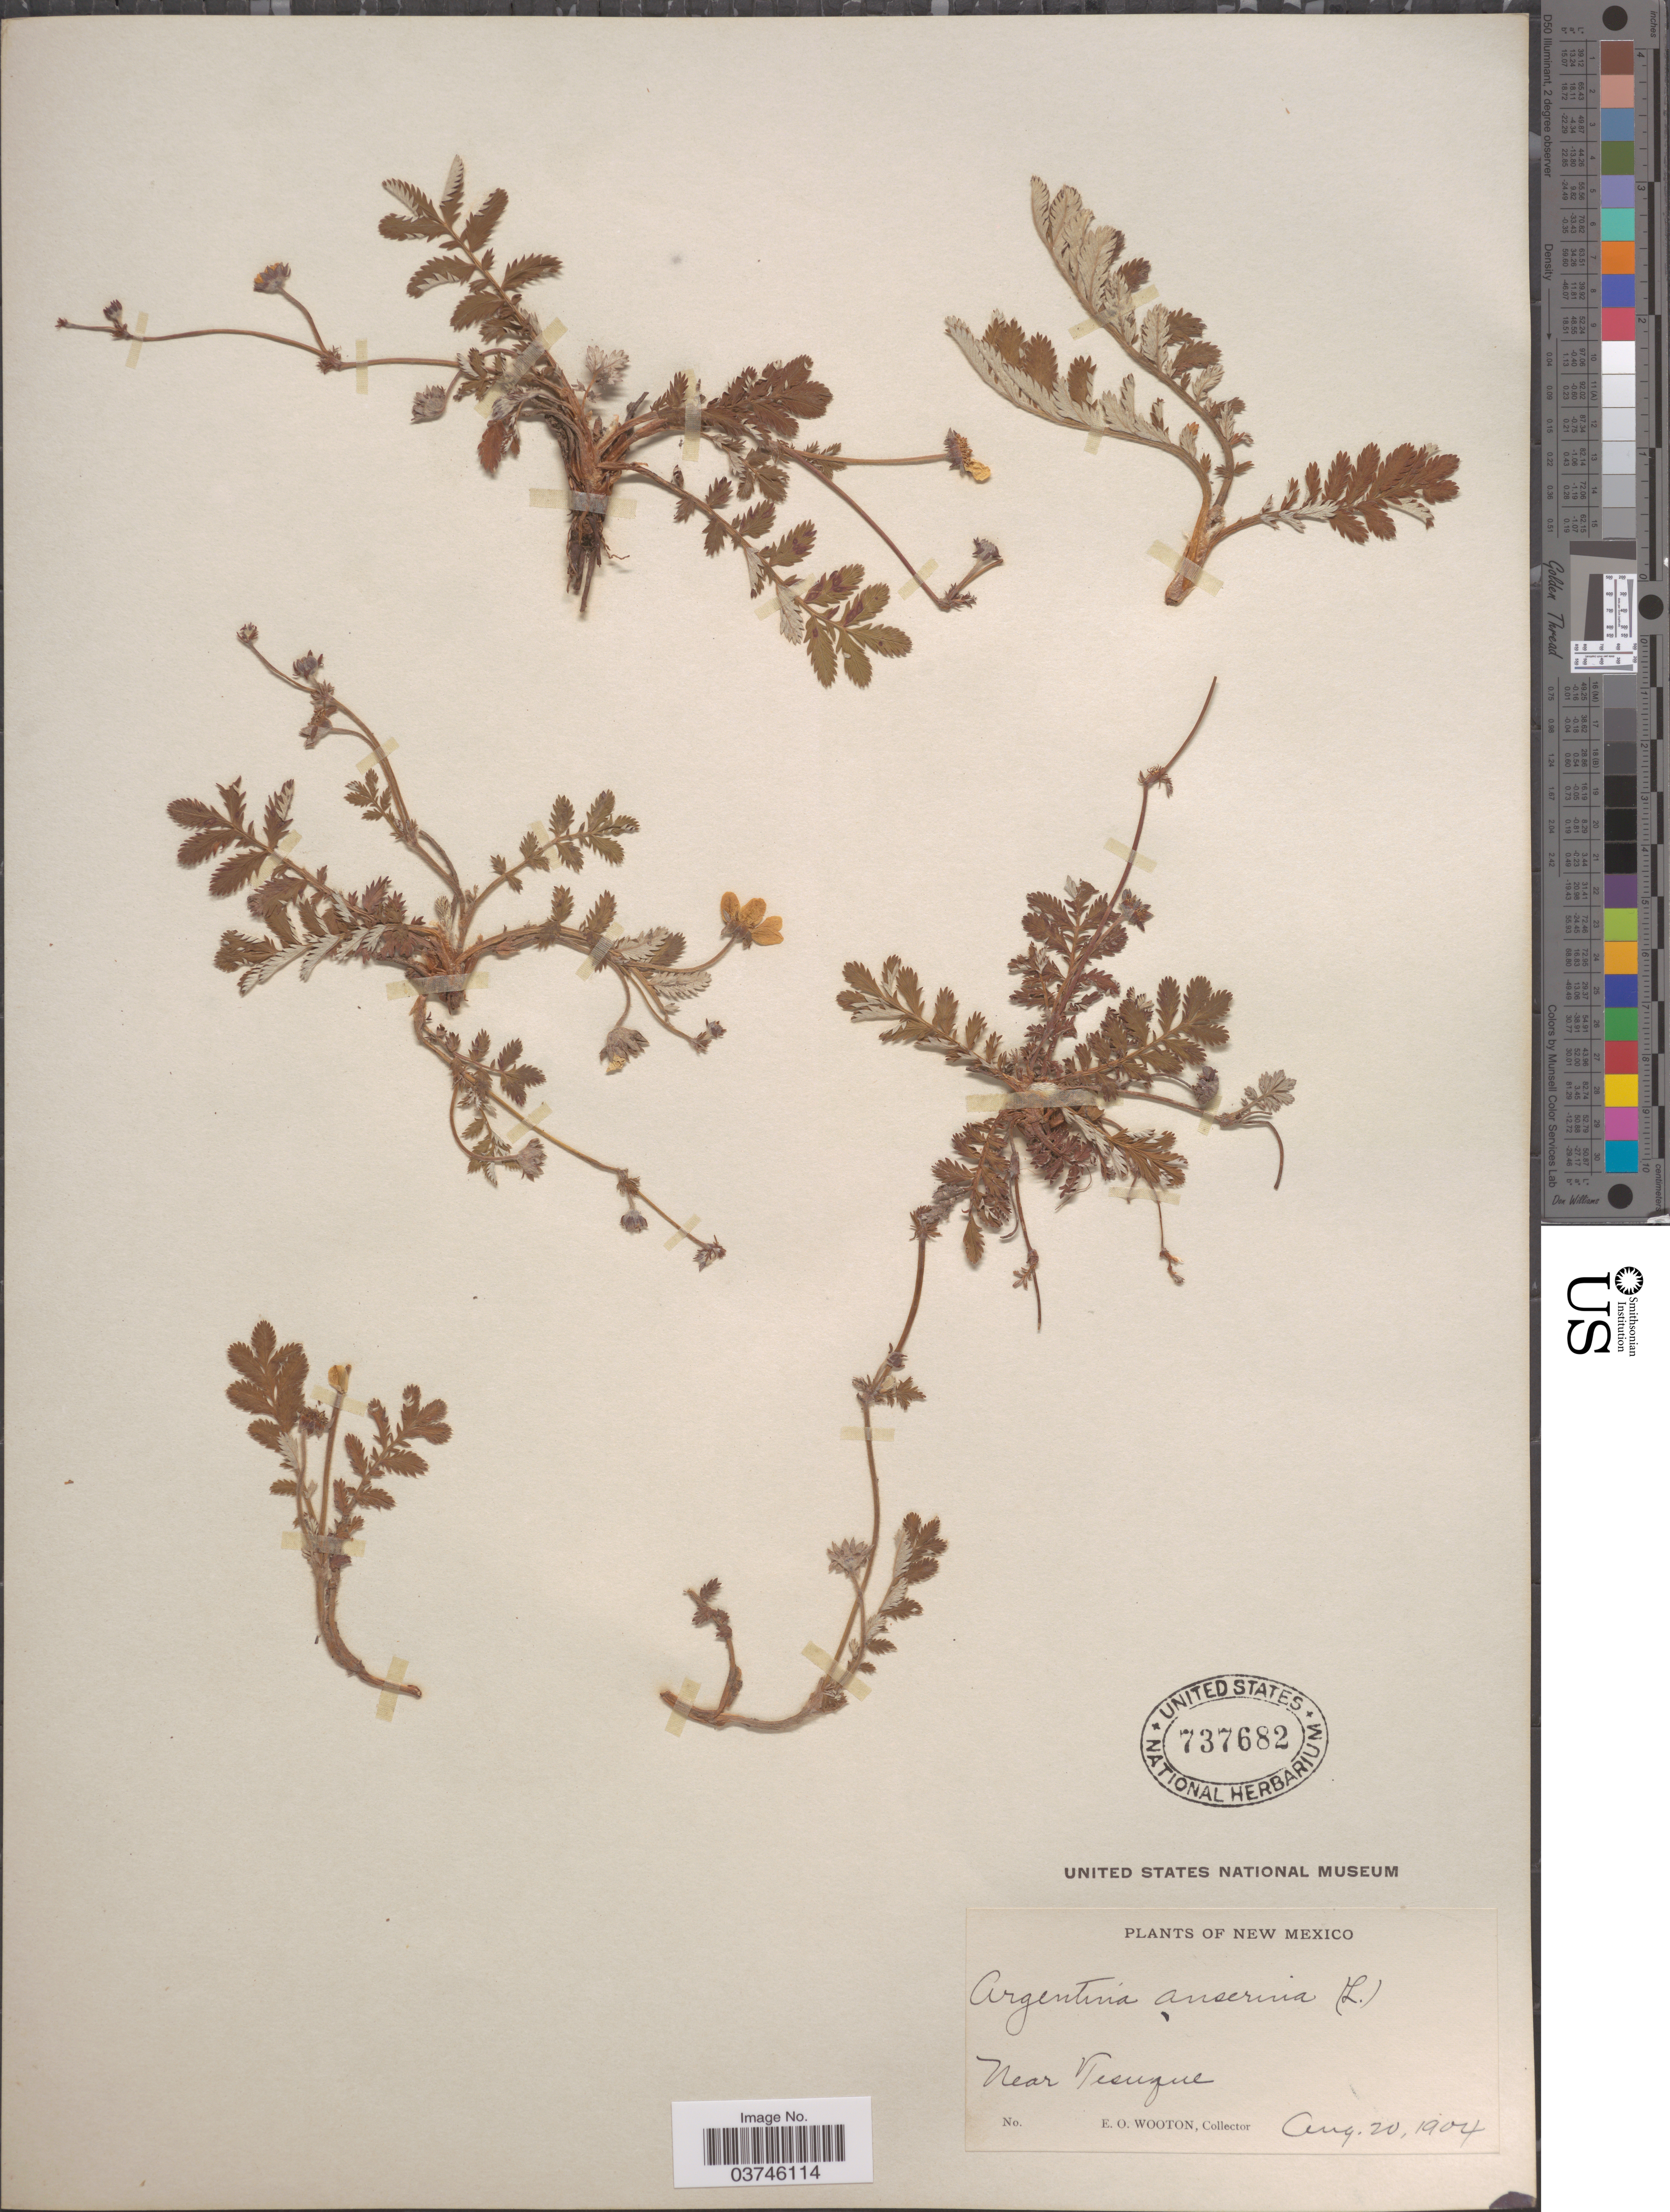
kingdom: Plantae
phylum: Tracheophyta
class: Magnoliopsida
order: Rosales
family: Rosaceae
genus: Argentina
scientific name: Argentina anserina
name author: (L.) Rydb.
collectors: E. O. Wooton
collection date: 1904-08-20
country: United States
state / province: New Mexico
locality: Near Tesuque.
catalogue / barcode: US 737682